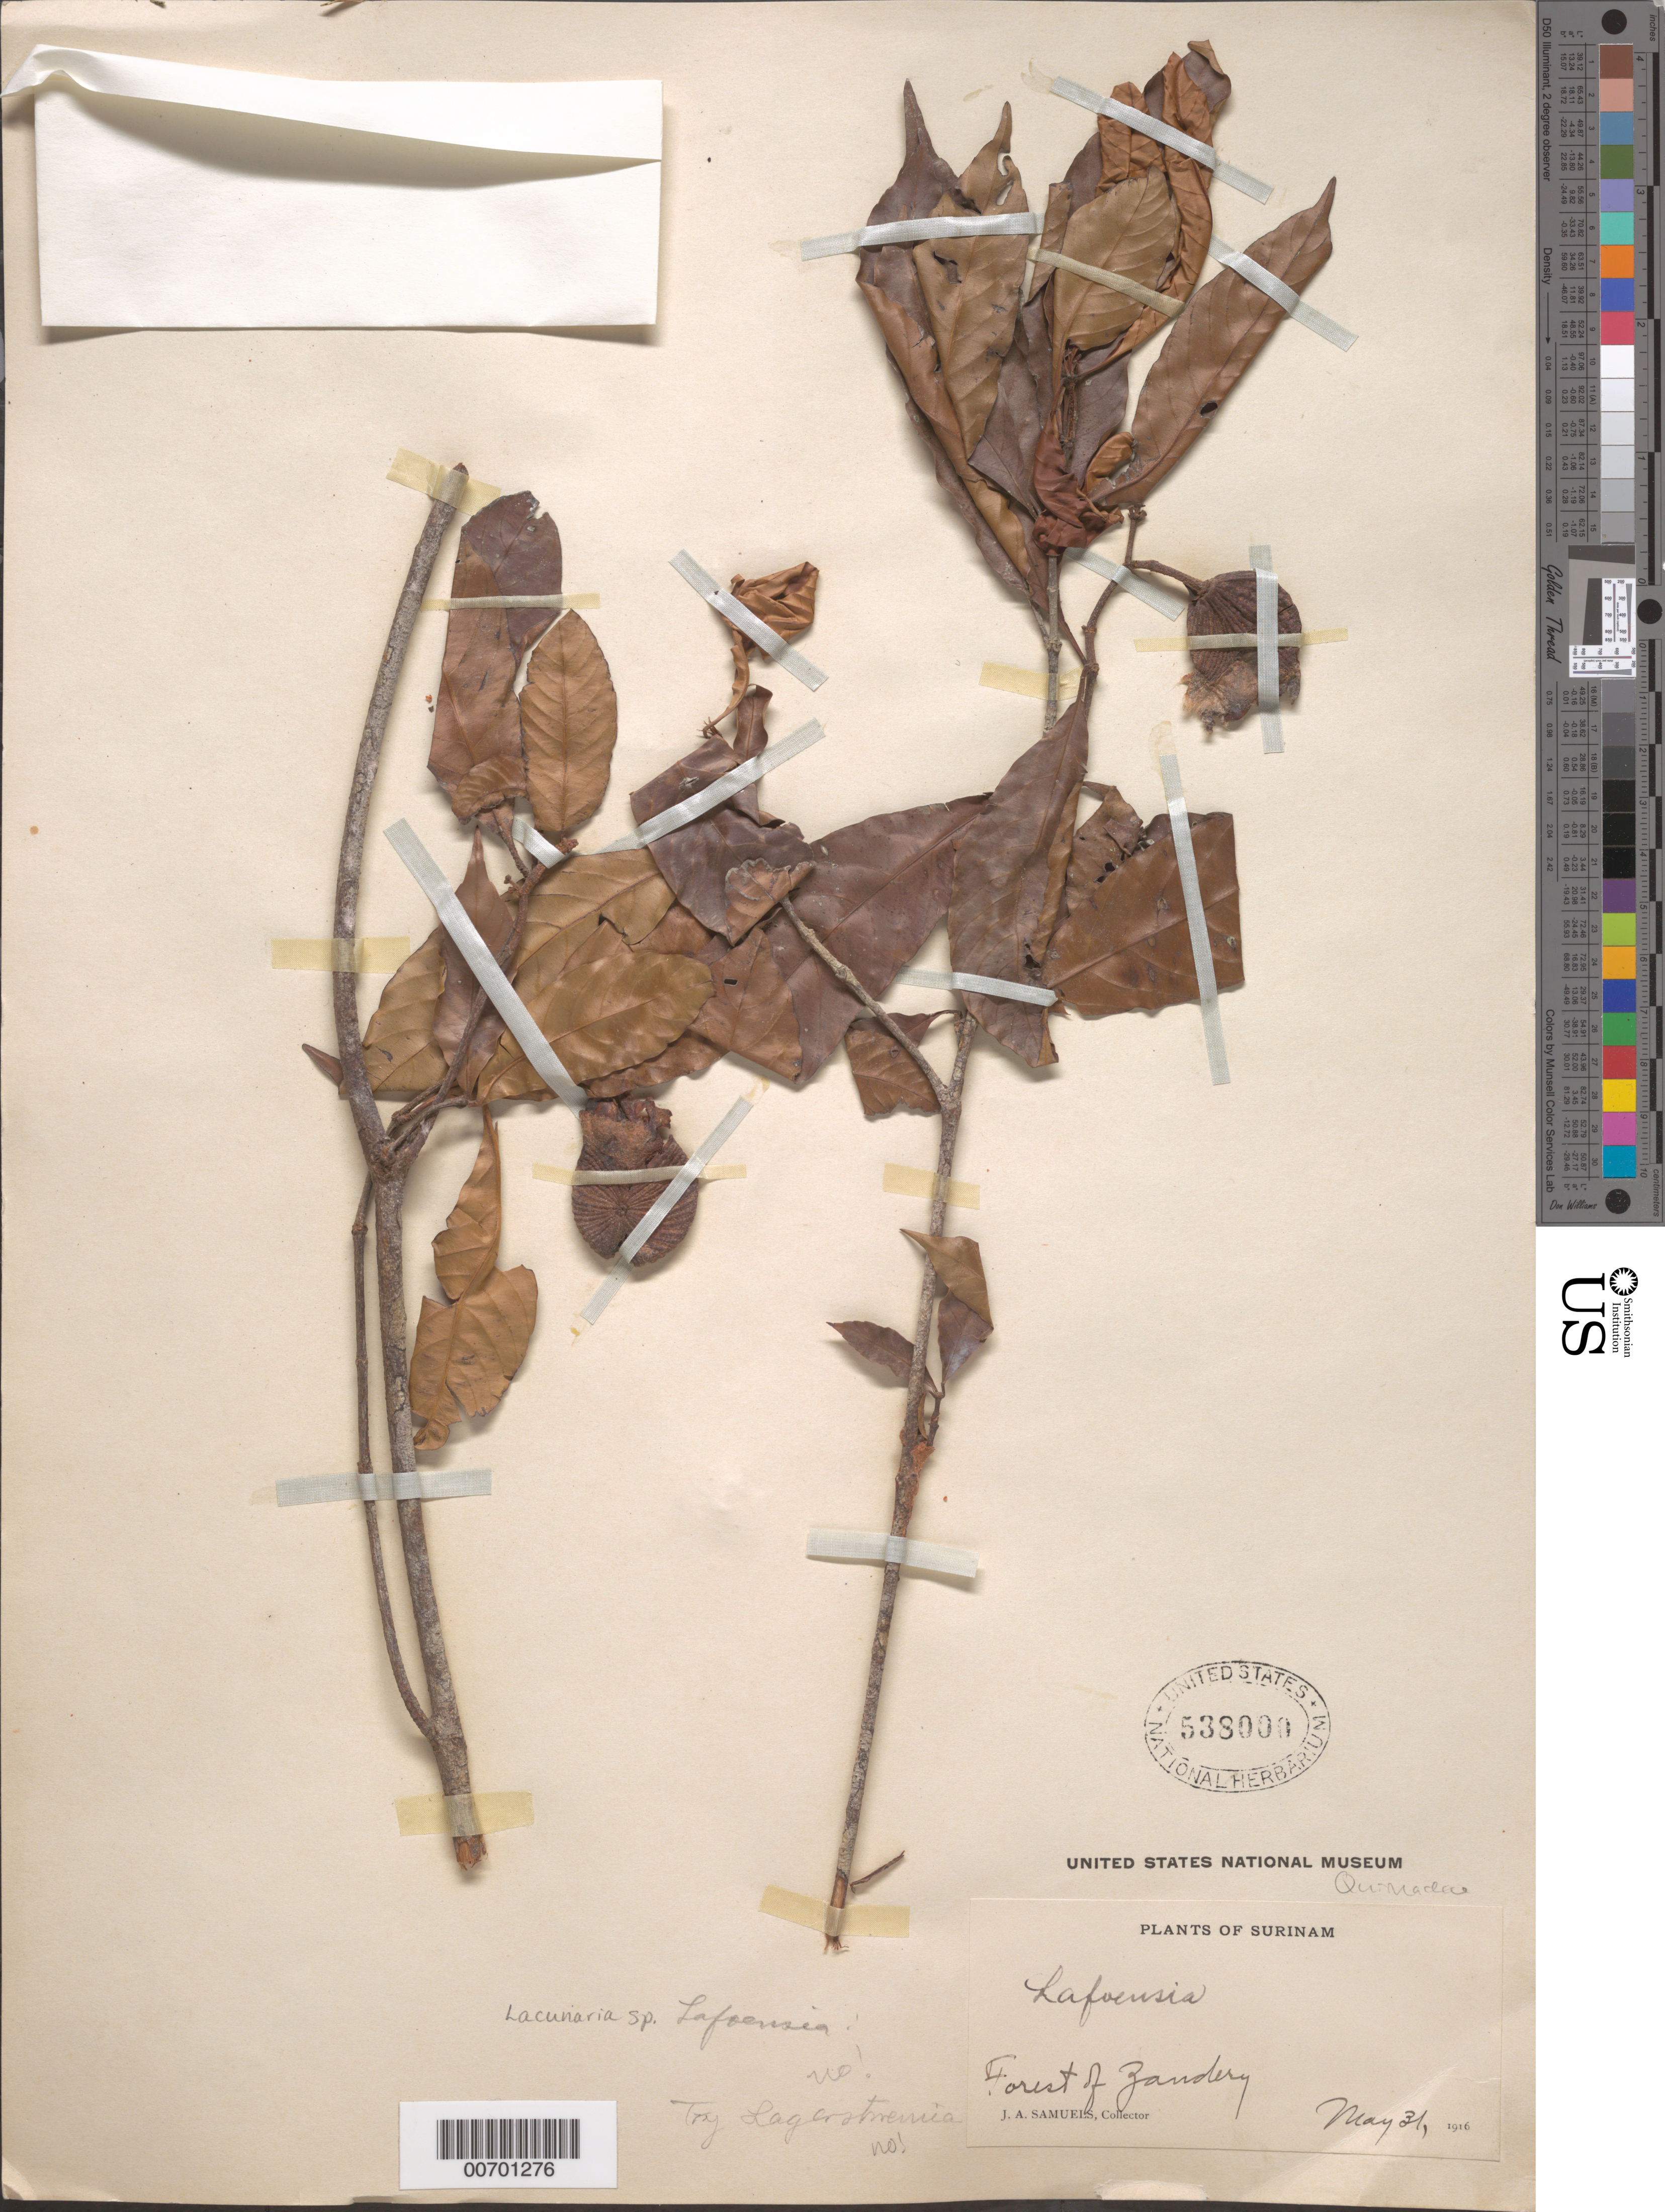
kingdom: Plantae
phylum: Tracheophyta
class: Magnoliopsida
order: Malpighiales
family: Quiinaceae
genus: Lacunaria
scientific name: Lacunaria sp.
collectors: J. A. Samuels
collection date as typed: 31-May-16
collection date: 1916-05-31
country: Suriname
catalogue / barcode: US 538000